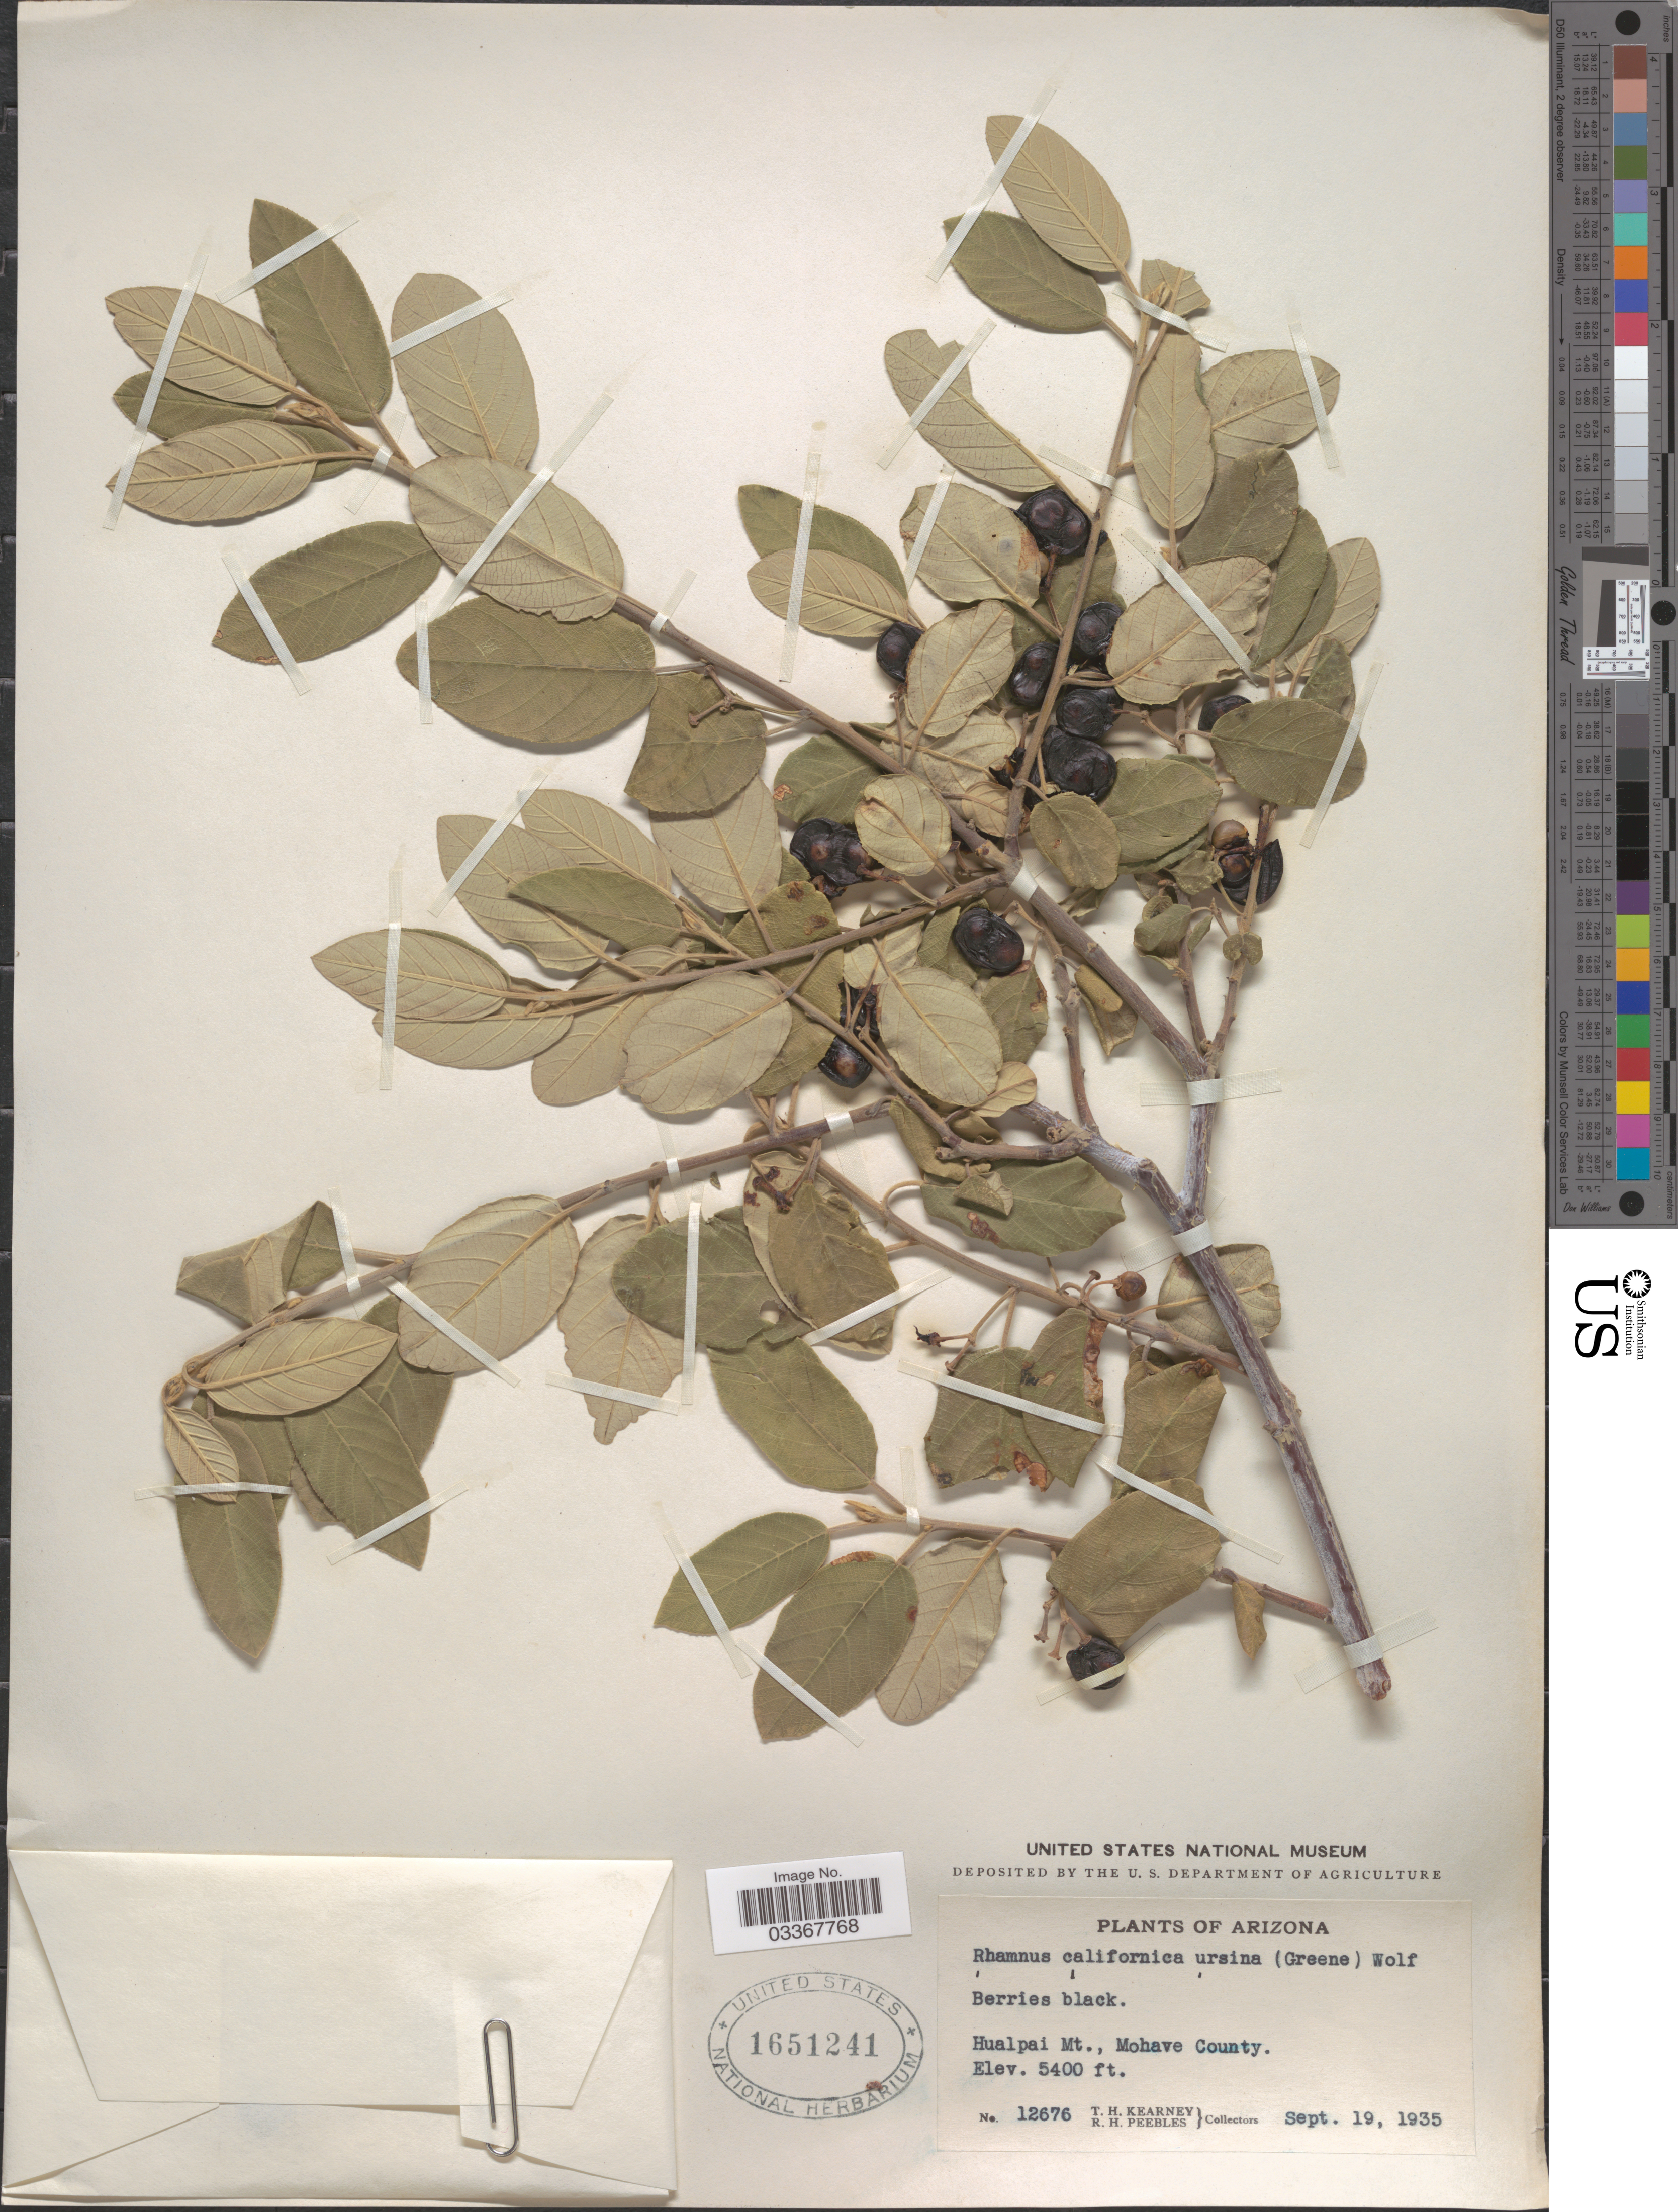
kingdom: Plantae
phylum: Tracheophyta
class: Magnoliopsida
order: Rosales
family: Rhamnaceae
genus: Frangula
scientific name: Frangula californica subsp. ursina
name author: (Greene) Kartesz & Gandhi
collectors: T. H. Kearney & R. H. Peebles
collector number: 12676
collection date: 1935-09-19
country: United States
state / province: Arizona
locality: Hualpai Mt., Mohave County.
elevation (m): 1646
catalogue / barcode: US 1651241